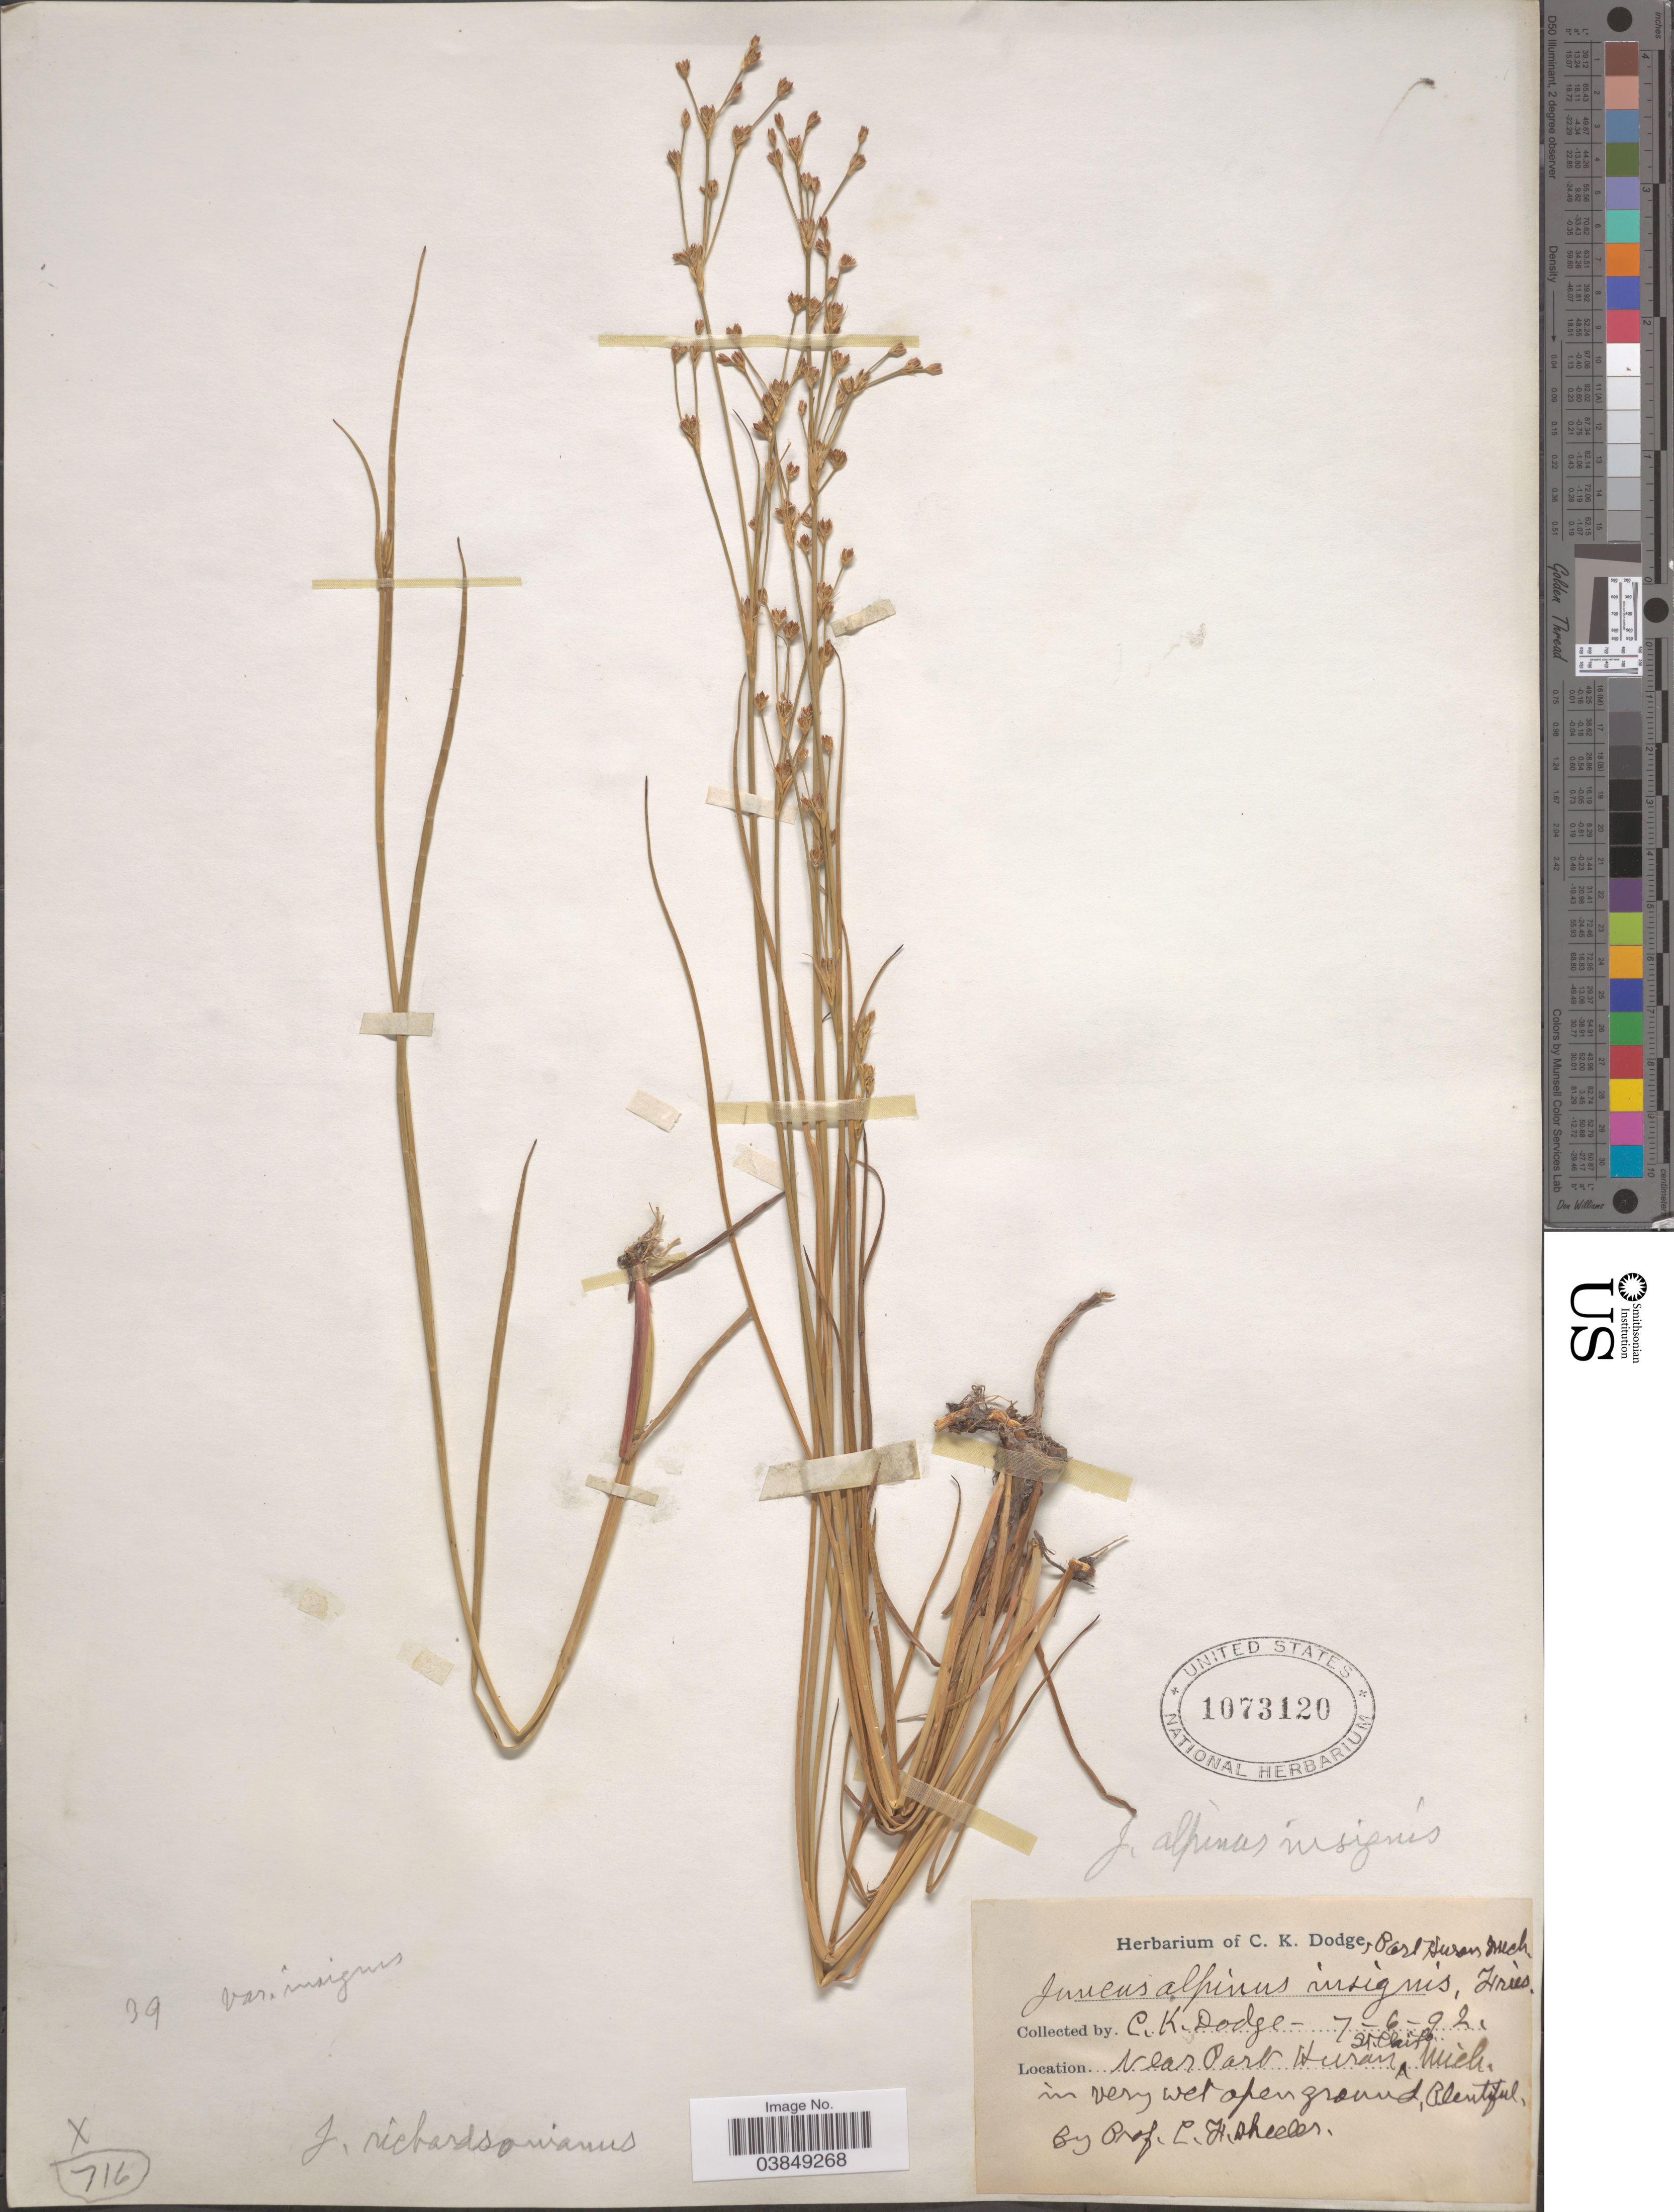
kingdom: Plantae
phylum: Tracheophyta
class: Liliopsida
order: Poales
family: Juncaceae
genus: Juncus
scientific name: Juncus rariflorus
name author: Hartm.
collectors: C. Dodge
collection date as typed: Transcribed d/m/y: 7/6/92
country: United States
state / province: Michigan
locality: Near Port Huron.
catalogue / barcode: US 1073120